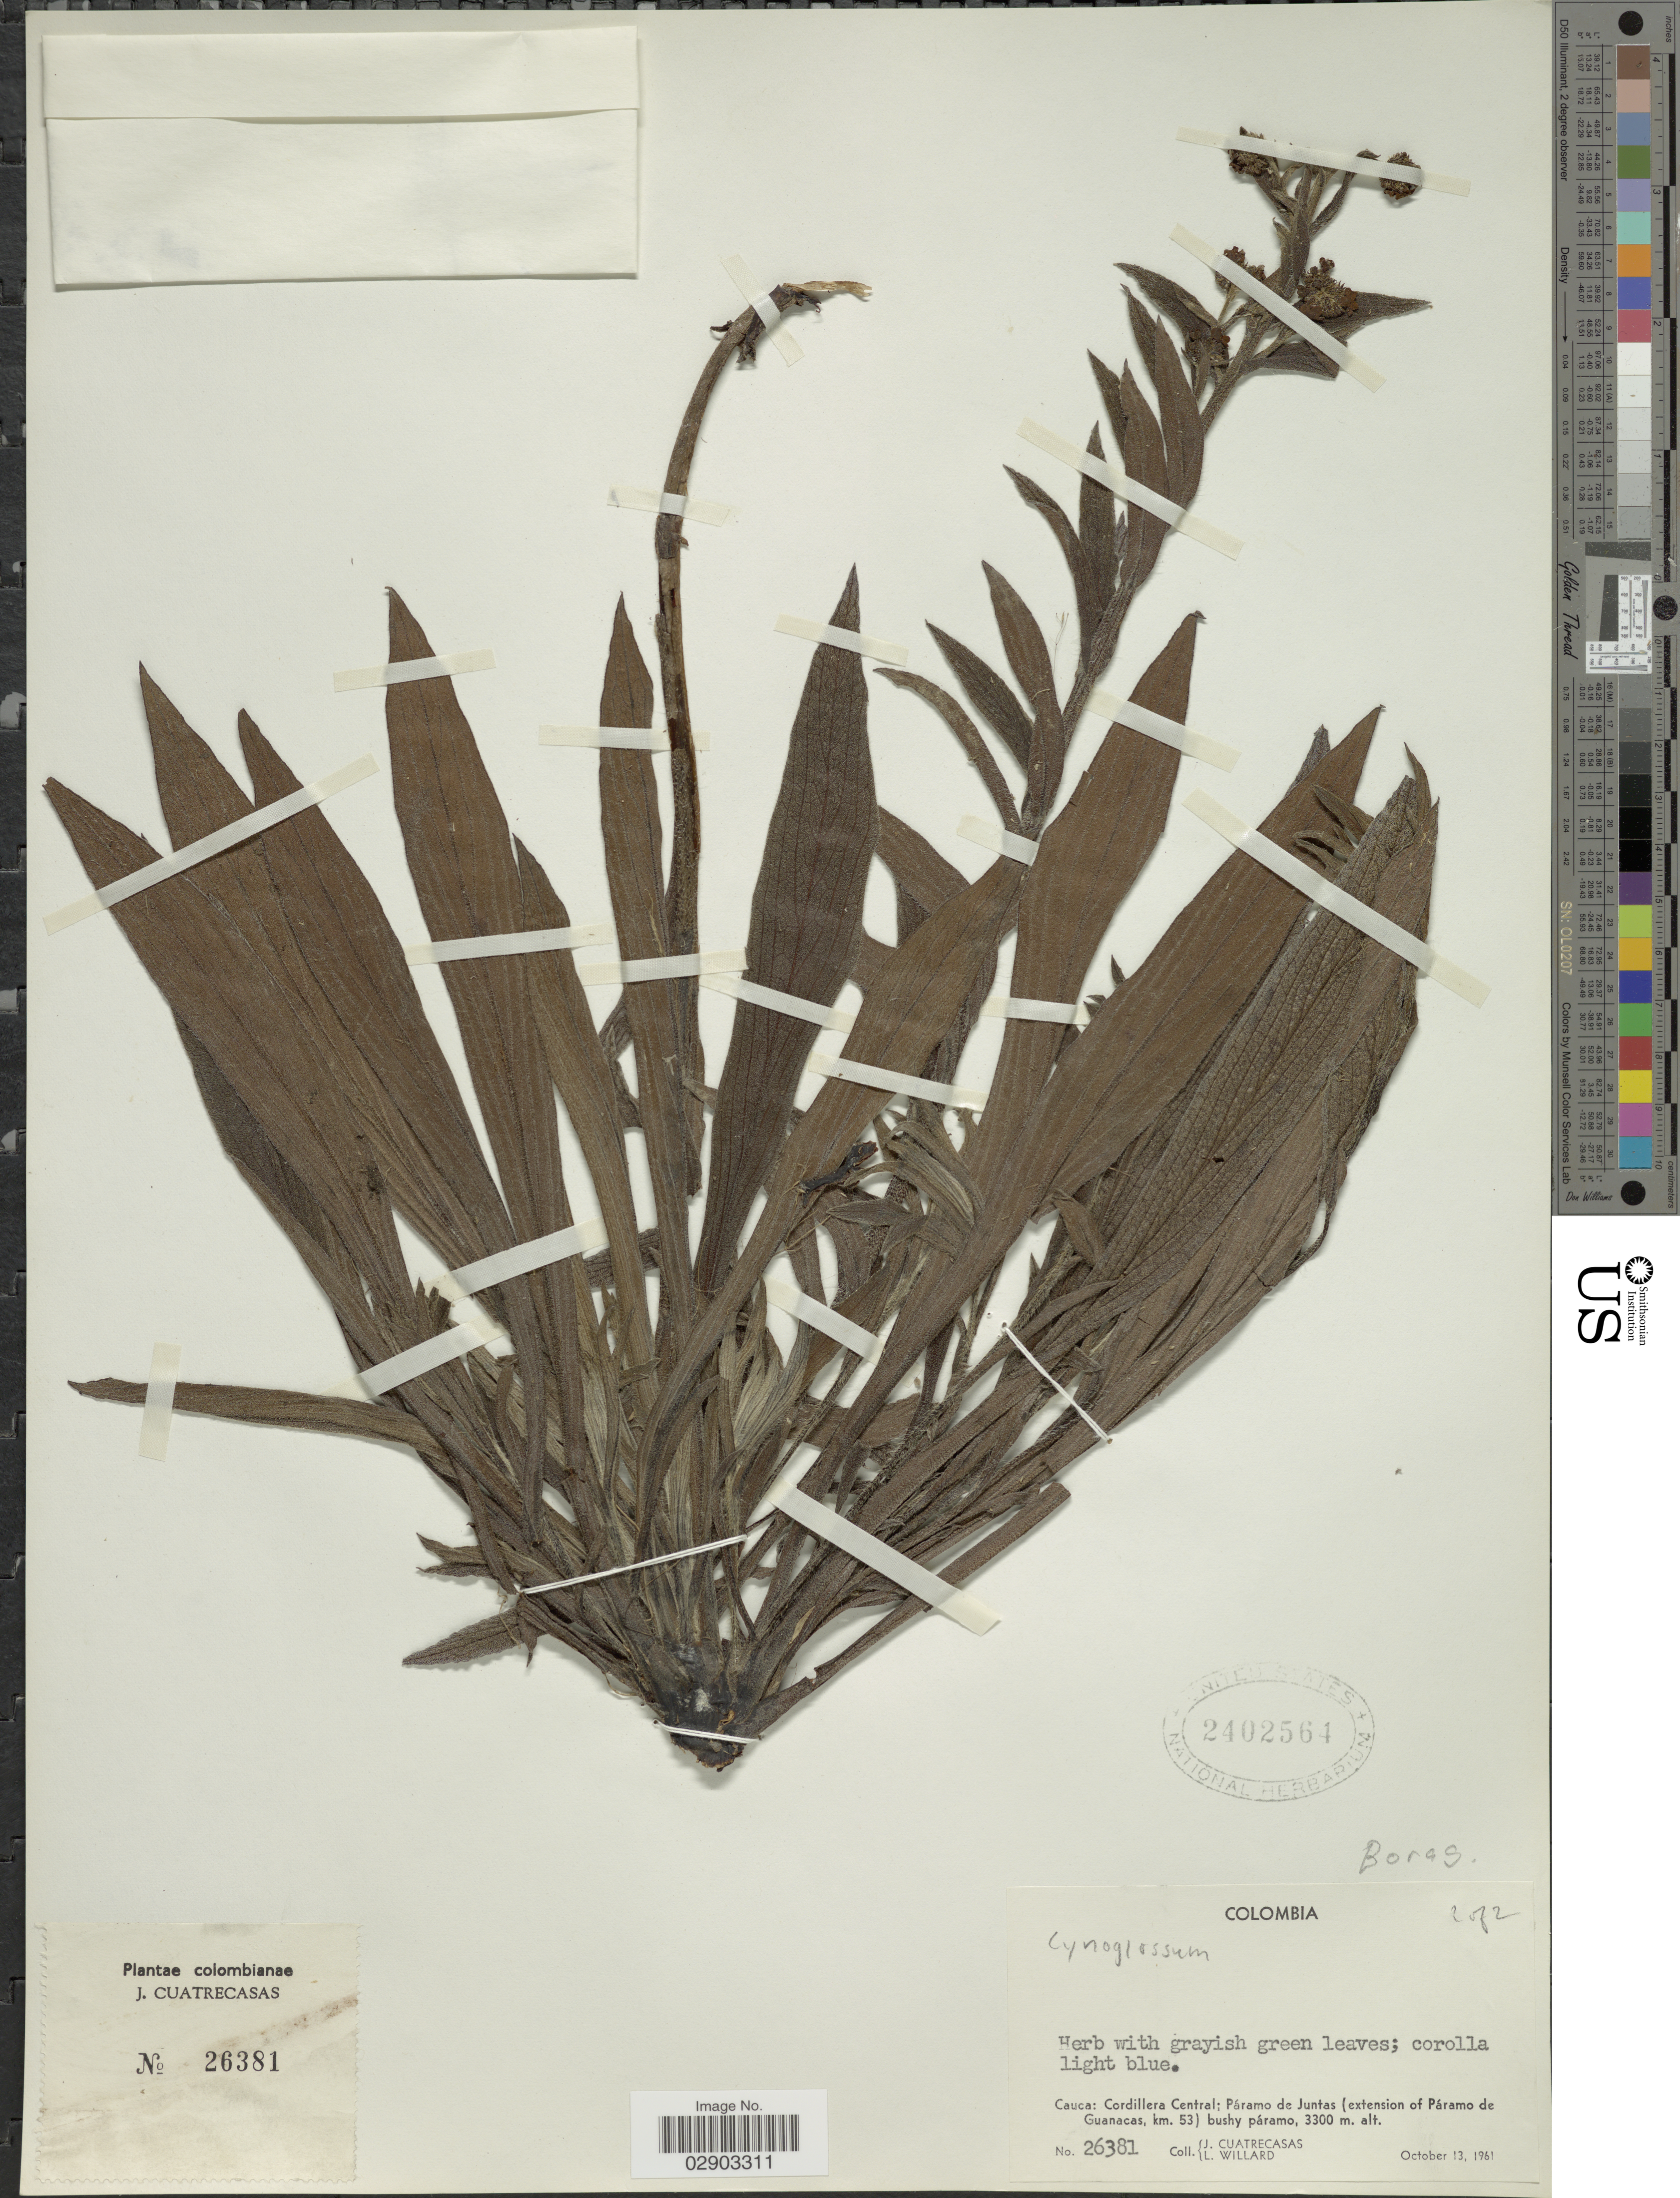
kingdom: Plantae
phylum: Tracheophyta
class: Magnoliopsida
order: Boraginales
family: Boraginaceae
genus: Cynoglossum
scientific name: Cynoglossum sp.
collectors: J. Cuatrecasas & L. Willard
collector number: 26381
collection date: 1961-10-13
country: Colombia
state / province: Cauca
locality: Cordillera Central; Páramo de Juntas (extension of Páramo de Guanacas, km. 53) bushy páramo.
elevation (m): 3300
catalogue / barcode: US 2402564